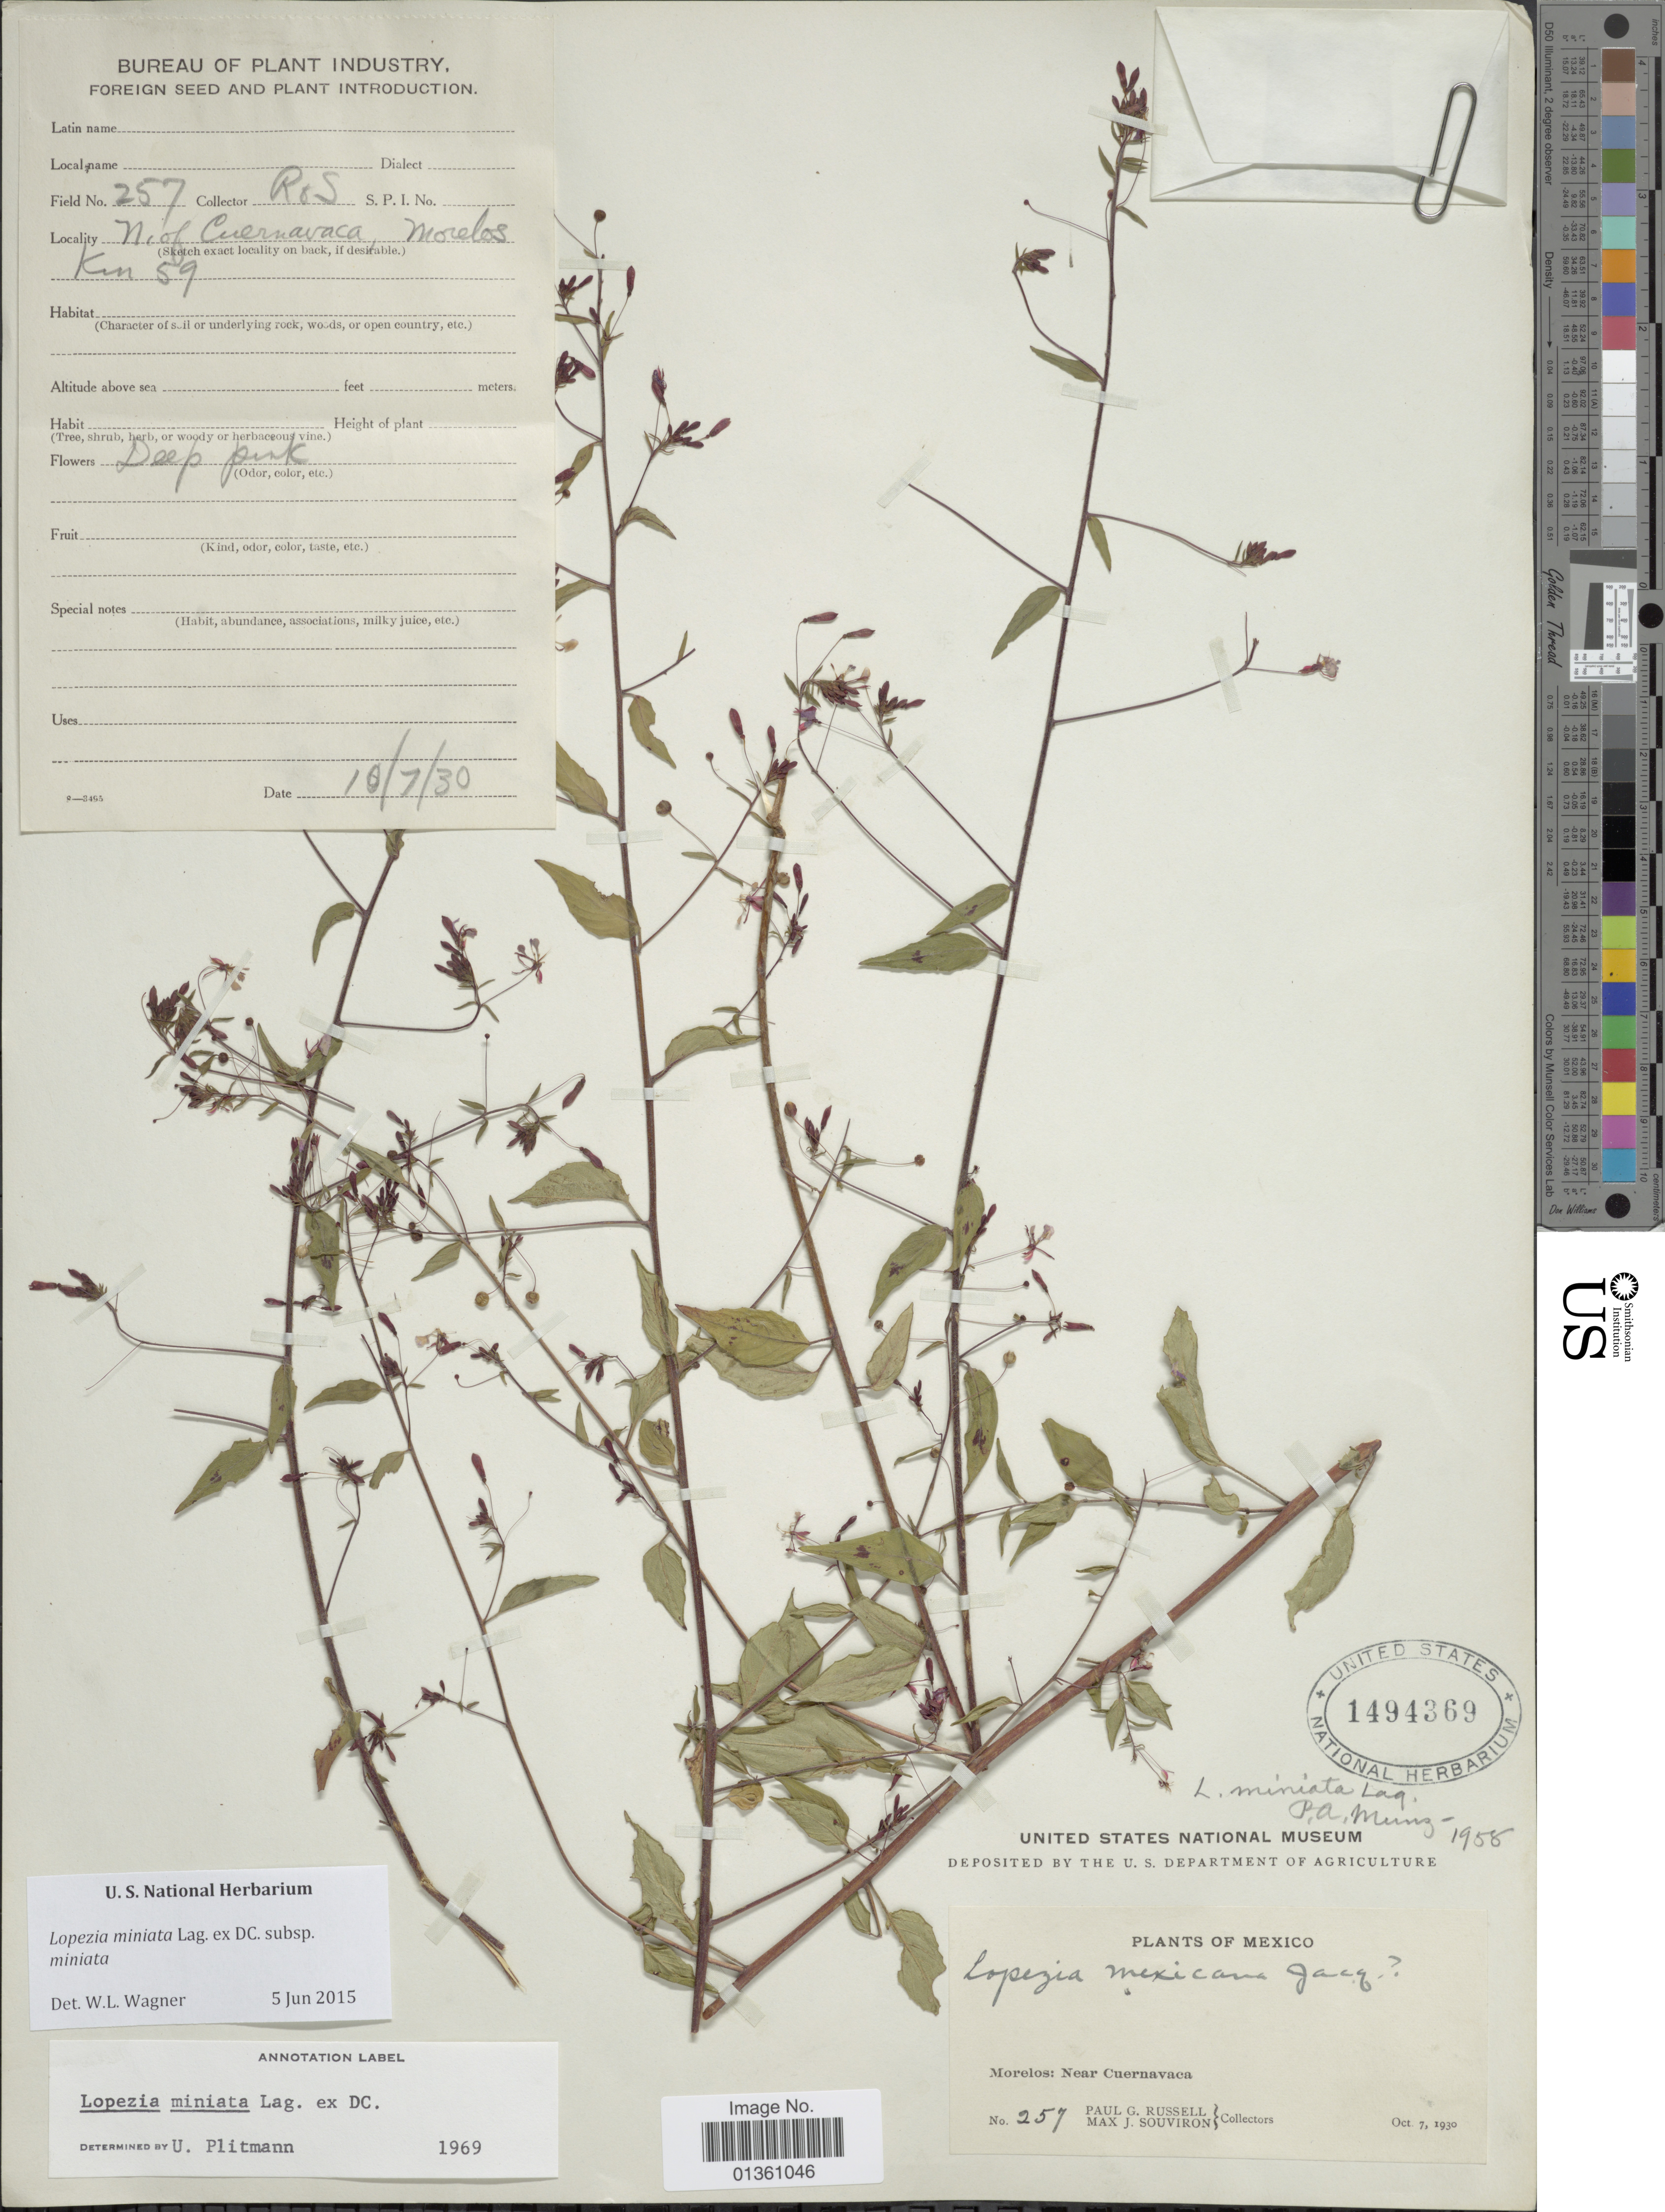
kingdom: Plantae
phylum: Tracheophyta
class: Magnoliopsida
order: Myrtales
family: Onagraceae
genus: Lopezia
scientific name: Lopezia miniata subsp. miniata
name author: Lag. ex DC.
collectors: P. G. Russell & M. J. Souviron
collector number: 257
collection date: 1930-10-07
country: Mexico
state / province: Morelos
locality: Near Cuernavaca.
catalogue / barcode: US 1494369